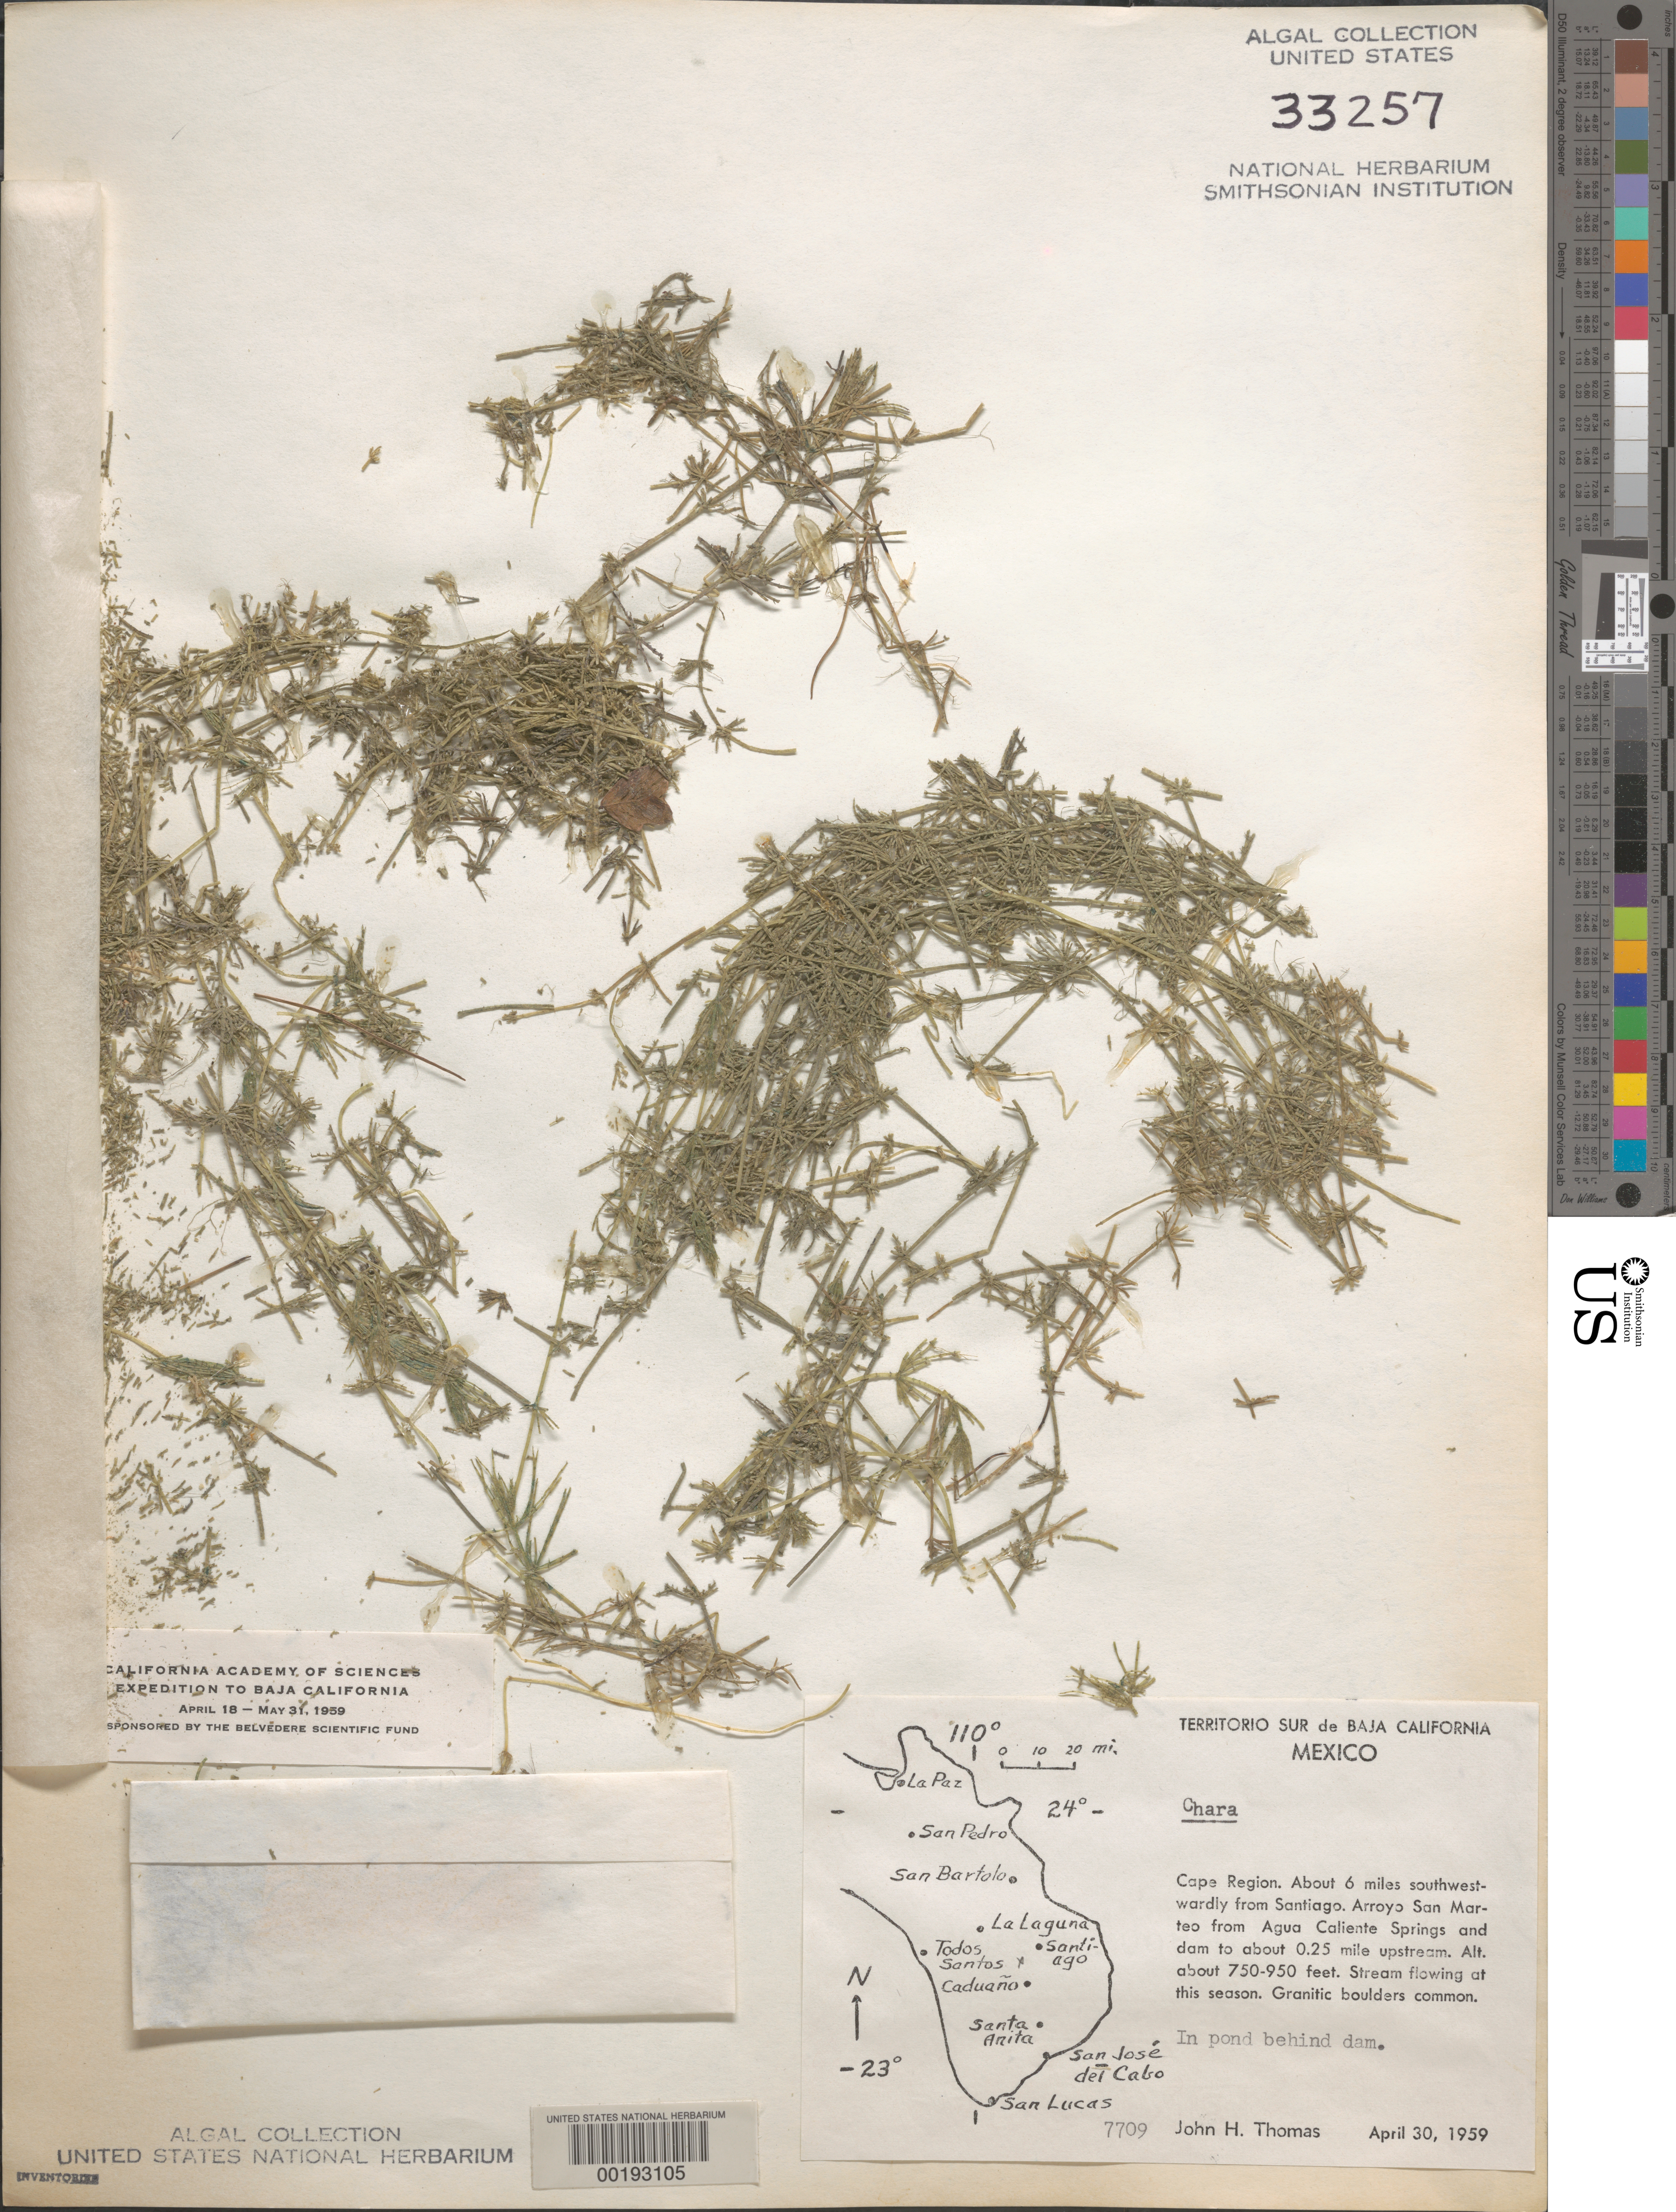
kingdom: Plantae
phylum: Charophyta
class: Charophyceae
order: Charales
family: Characeae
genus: Chara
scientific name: Chara sp.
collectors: J. H. Thomas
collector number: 7709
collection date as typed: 30 Apr 1959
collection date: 1959-04-30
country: Mexico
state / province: Baja California Sur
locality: Arroyo San Mateo, ca. 6 miles southwest of Santiago, San Jose del Cabo area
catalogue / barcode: US 33257